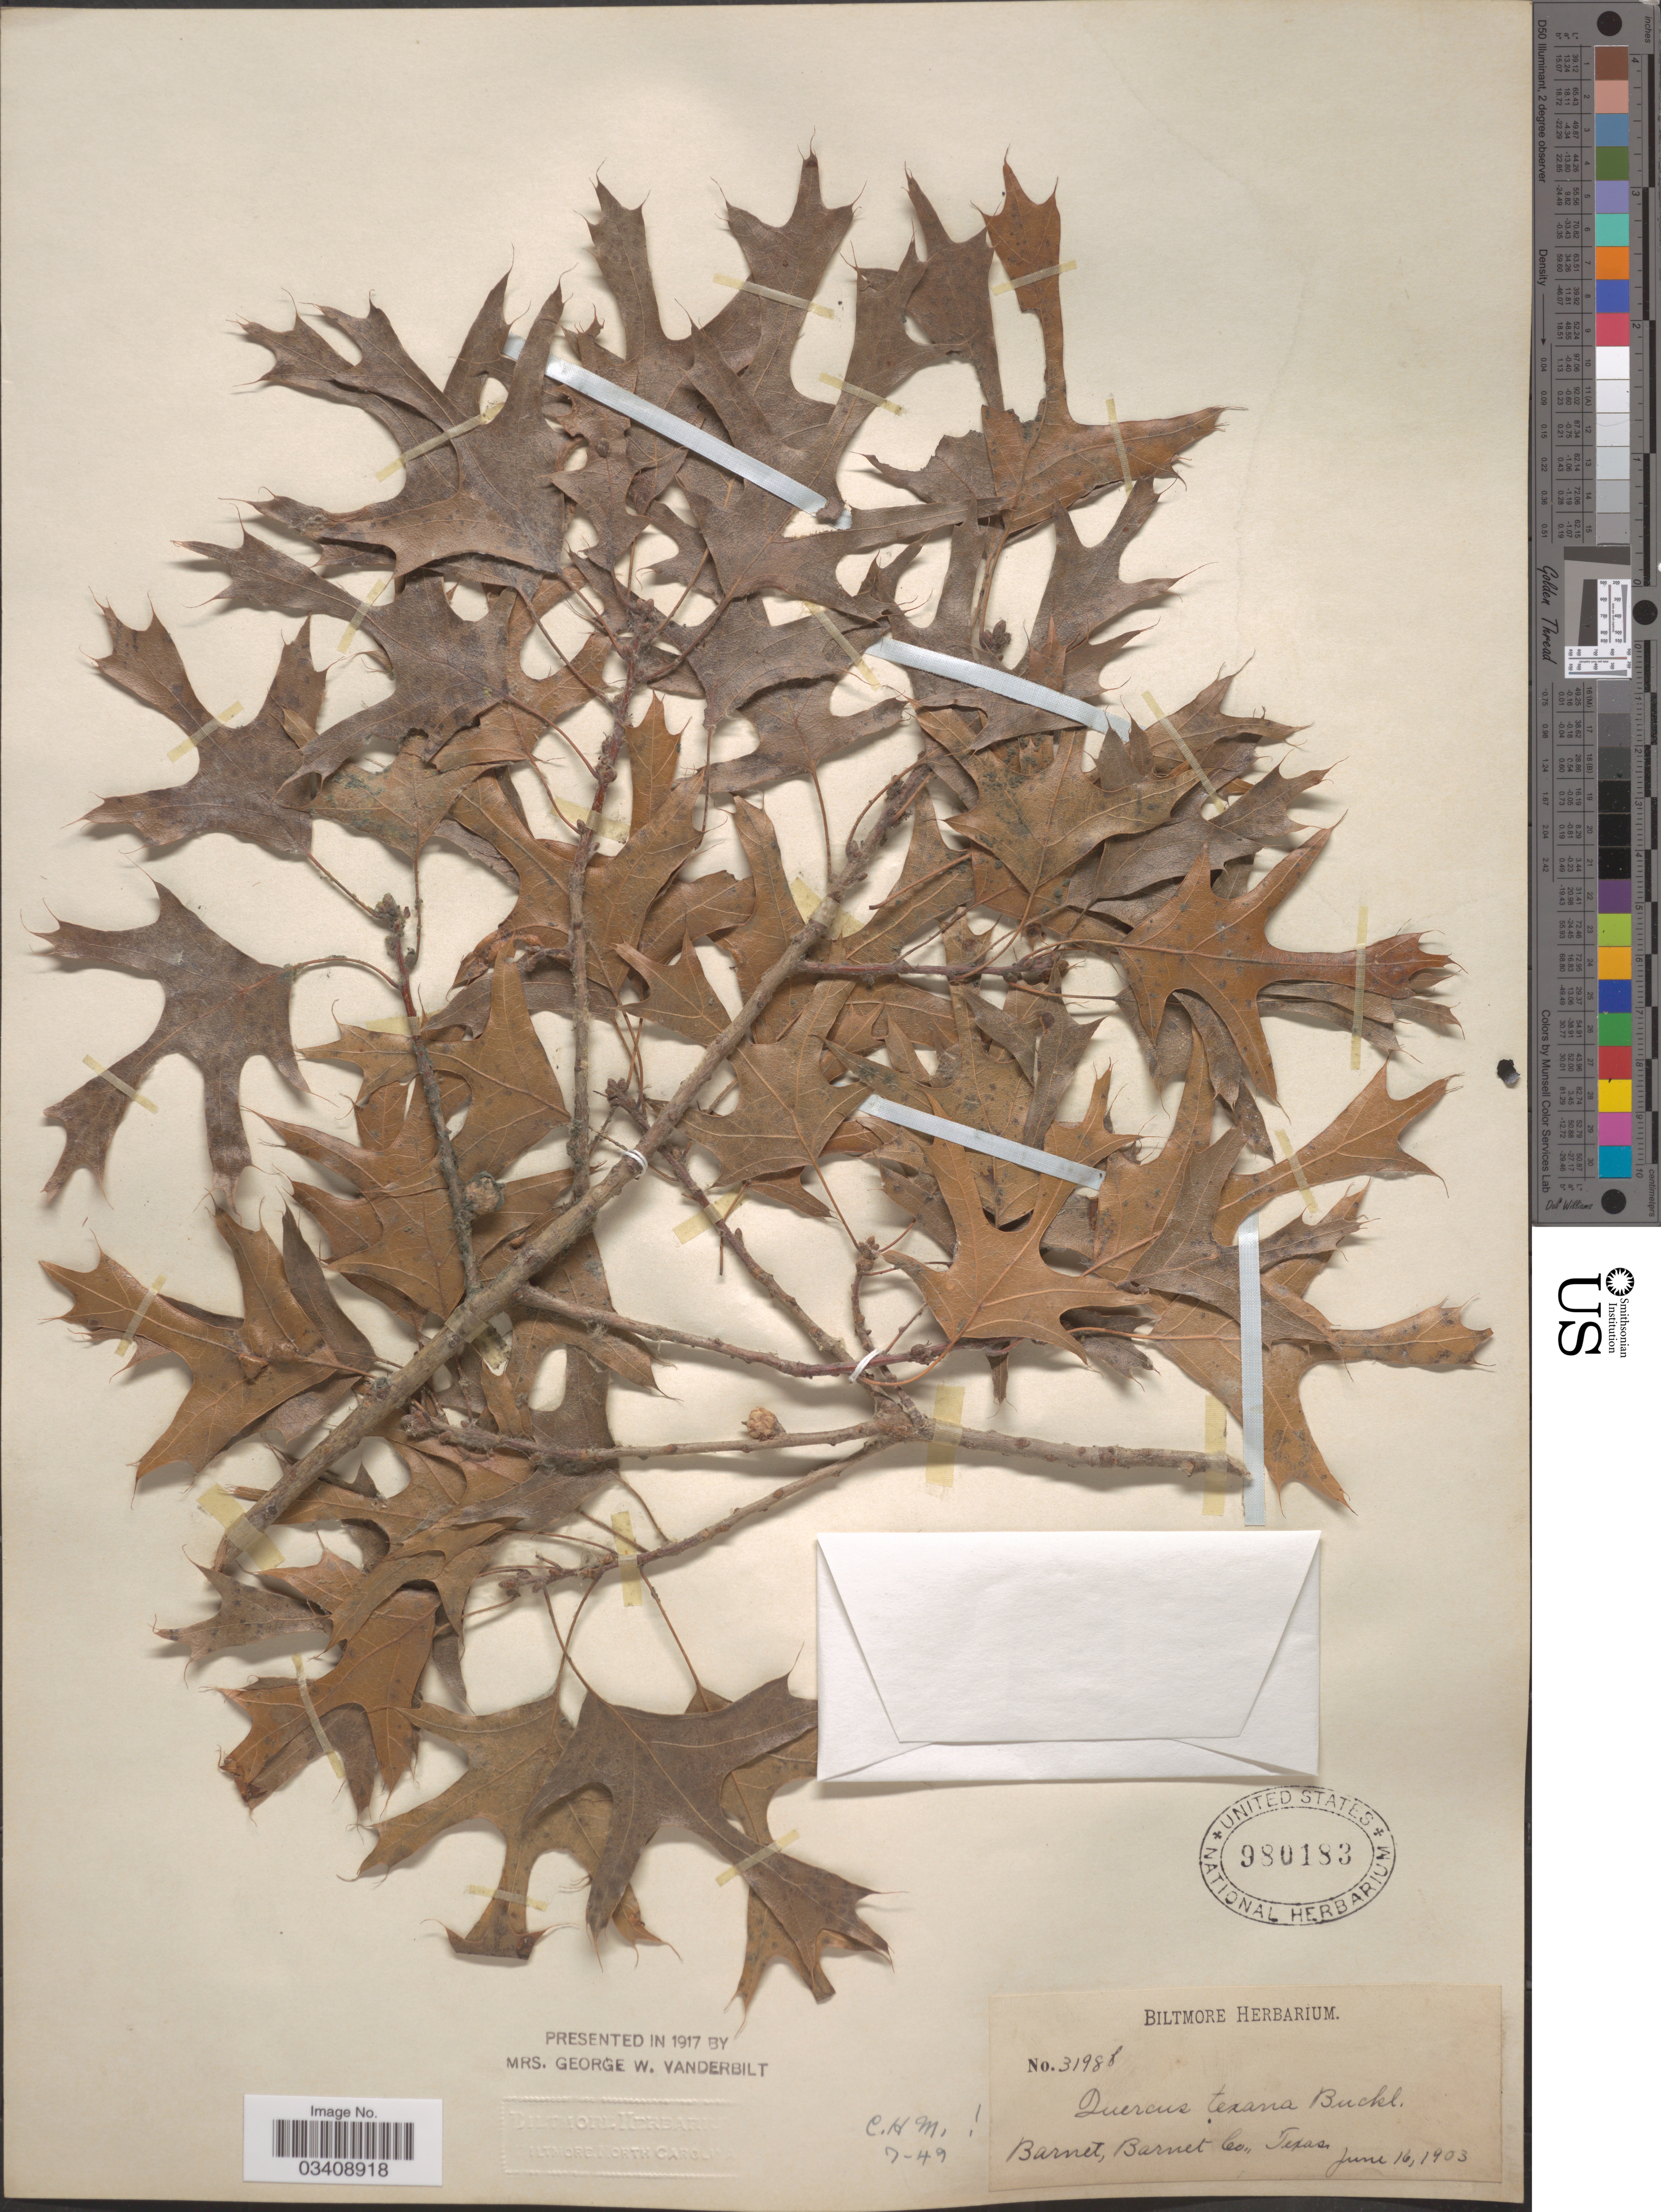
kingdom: Plantae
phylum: Tracheophyta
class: Magnoliopsida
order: Fagales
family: Fagaceae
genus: Quercus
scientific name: Quercus texana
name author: Buckley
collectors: ex herb. Biltmore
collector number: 3198 b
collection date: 1903-06-16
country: United States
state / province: Texas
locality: Barnet, Barnet Co.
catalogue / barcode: US 980183